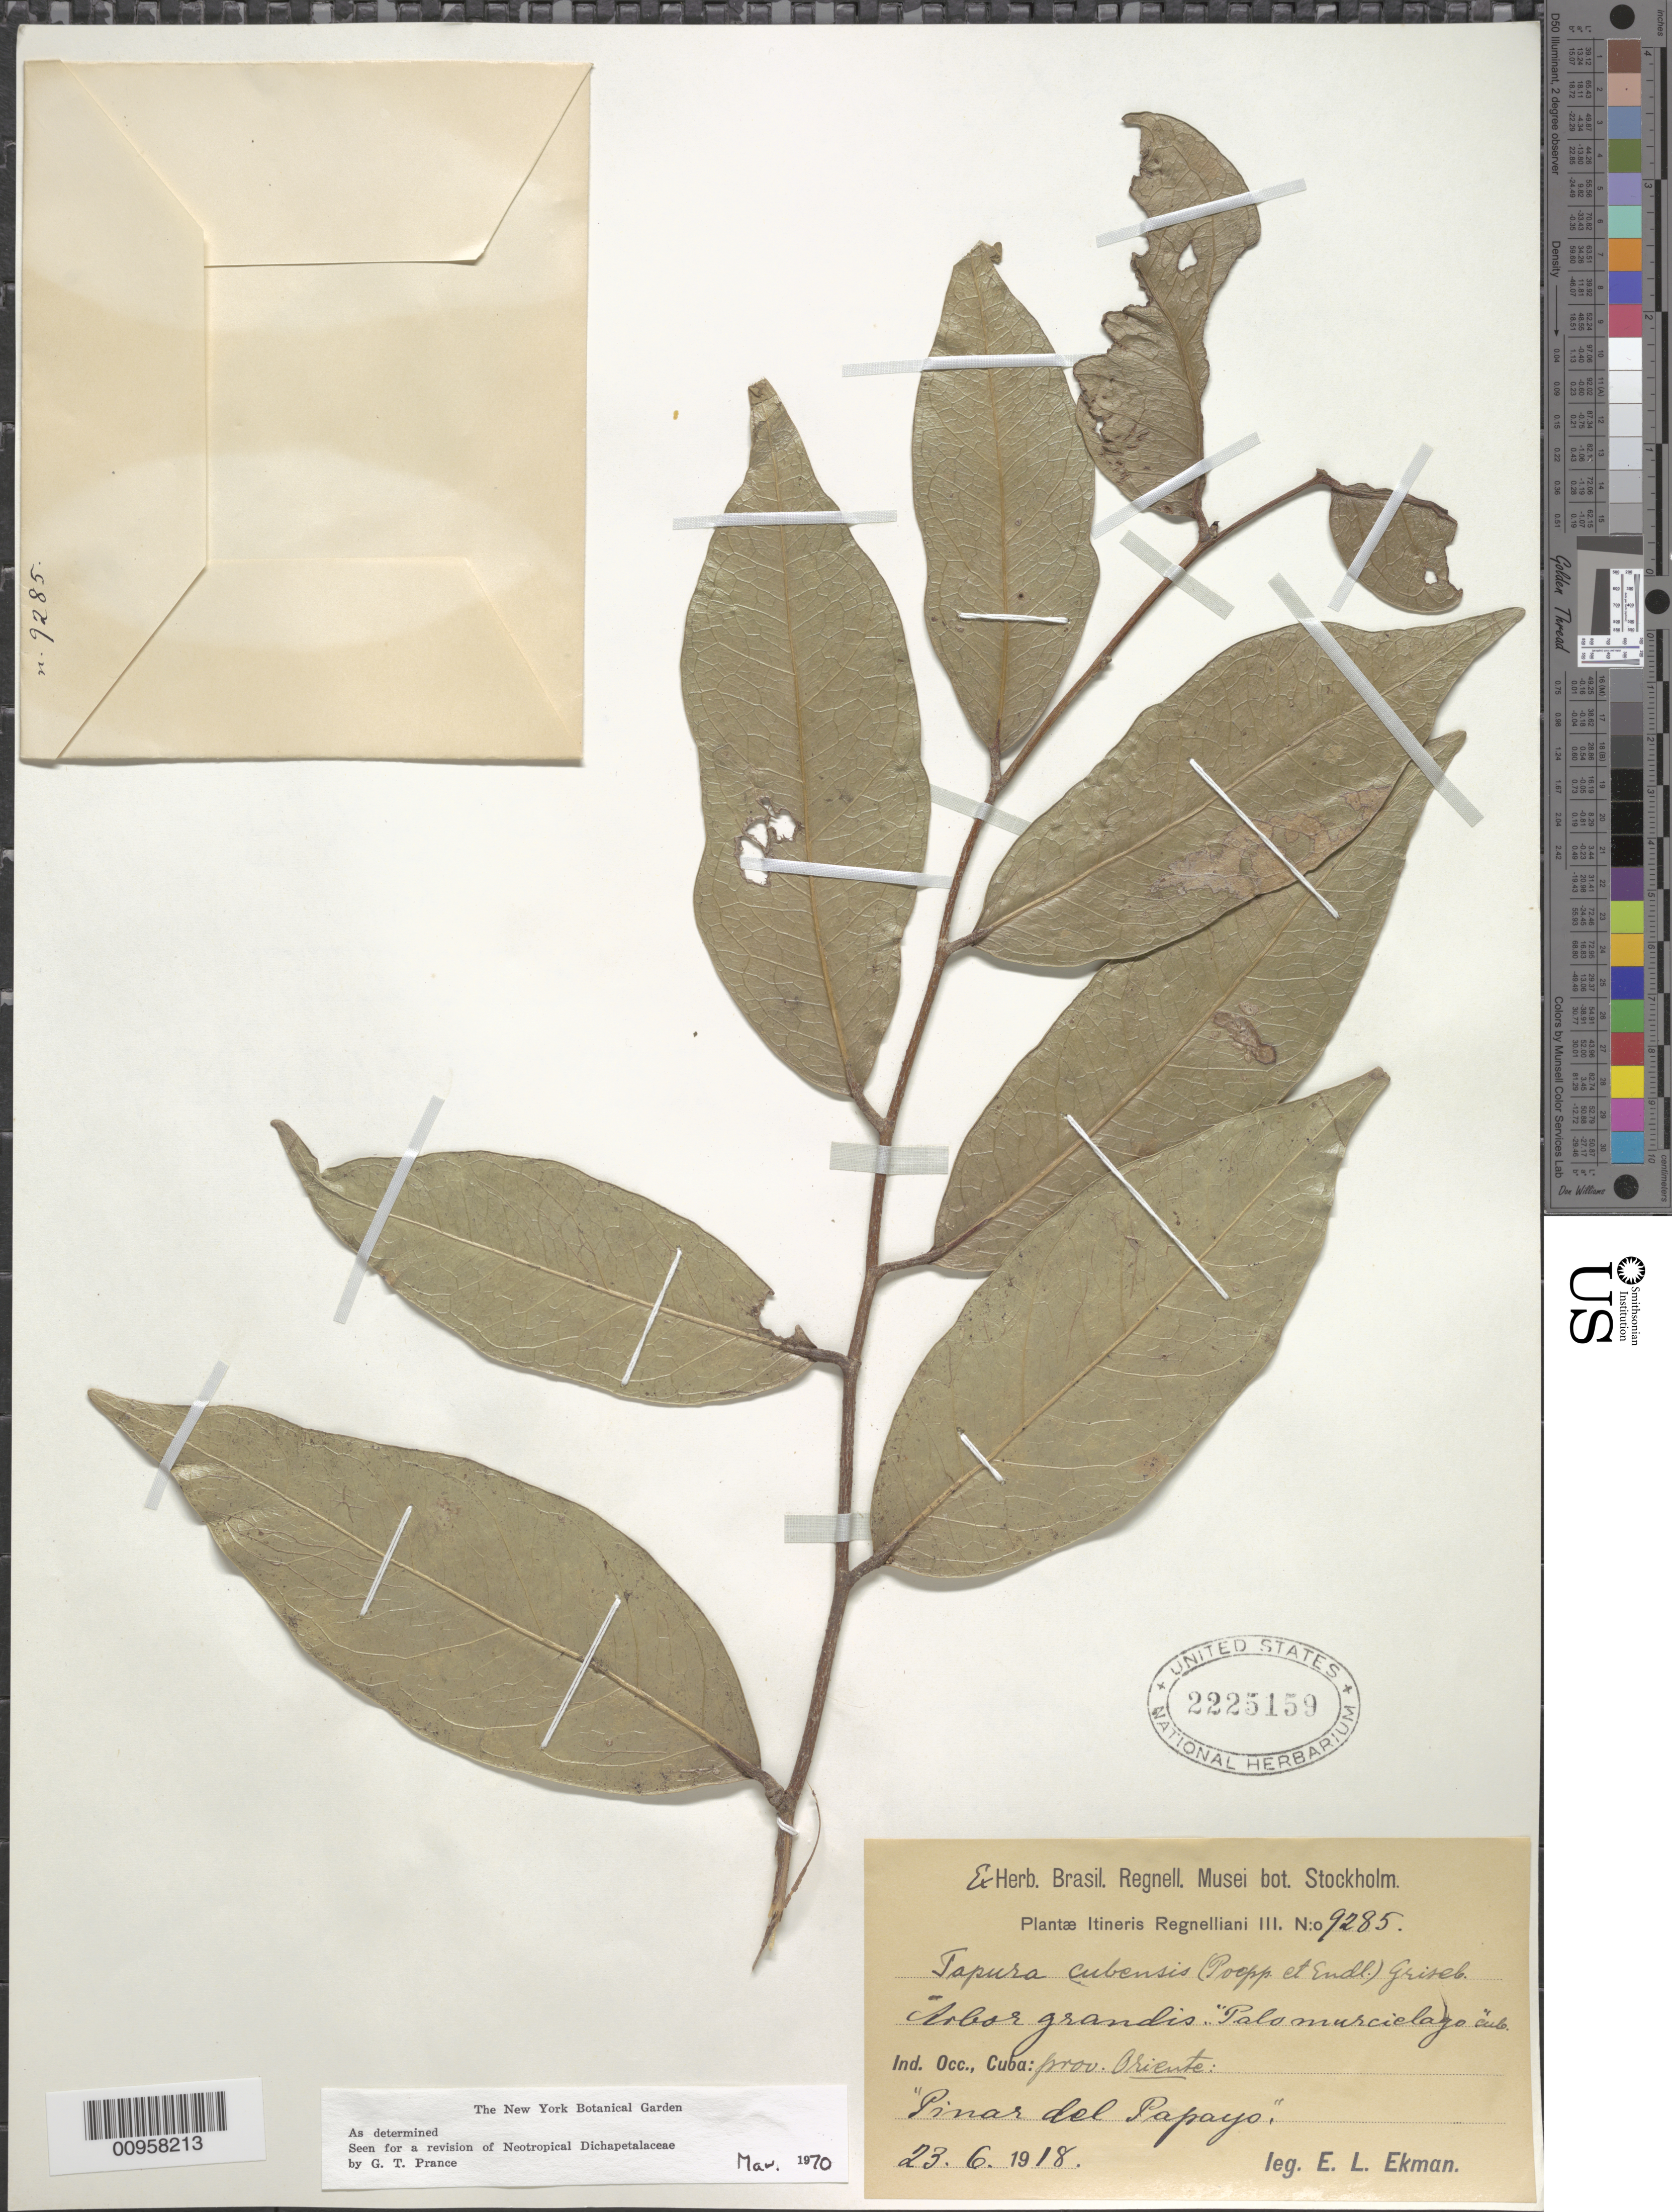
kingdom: Plantae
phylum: Tracheophyta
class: Magnoliopsida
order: Malpighiales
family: Dichapetalaceae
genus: Tapura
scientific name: Tapura cubensis subsp. cubensis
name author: (Poepp.) Griseb.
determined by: Prance, G. T.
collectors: E. L. Ekman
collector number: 8285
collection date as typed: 23 Jun 1918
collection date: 1918-06-23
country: Cuba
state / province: Oriente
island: Cuba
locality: Pinar del Papayo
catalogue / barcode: US 2225159